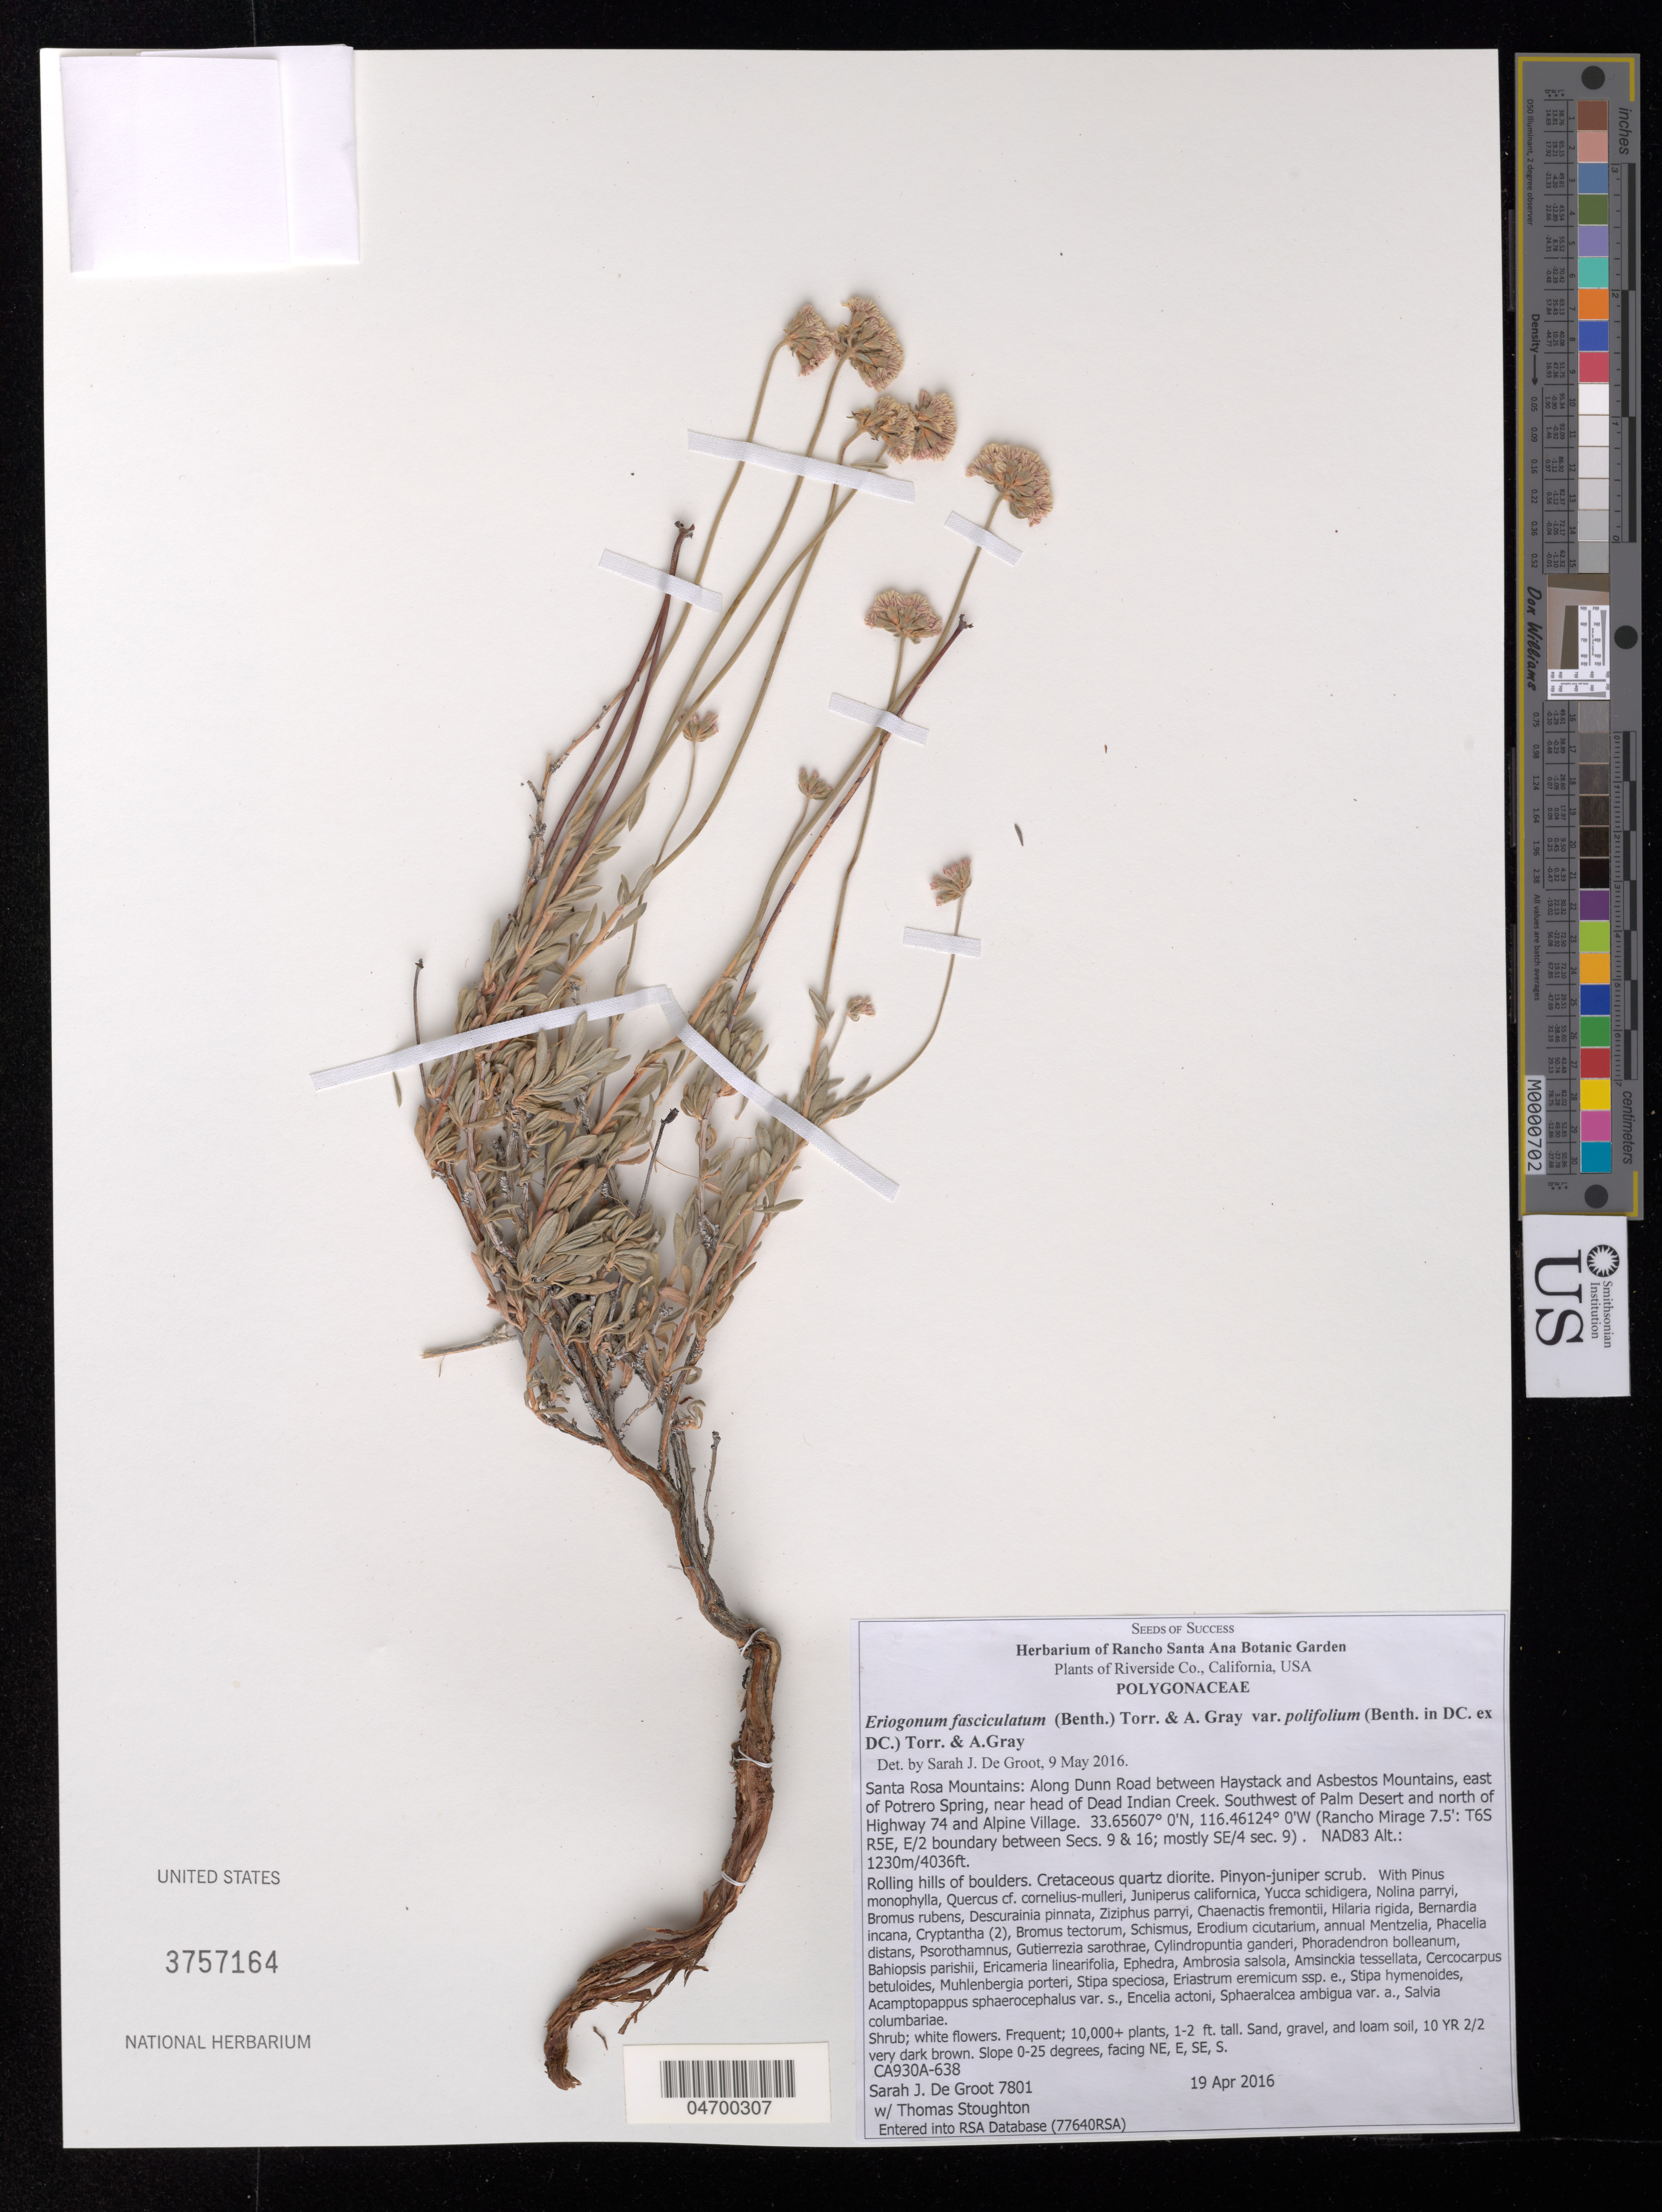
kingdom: Plantae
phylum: Tracheophyta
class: Magnoliopsida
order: Caryophyllales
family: Polygonaceae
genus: Eriogonum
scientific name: Eriogonum fasciculatum var. polifolium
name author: (Benth.) Torr. & A. Gray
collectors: S. De Groot & T. Stoughton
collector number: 7801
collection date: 2016-04-19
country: United States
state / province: California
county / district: Riverside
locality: Riverside Co. Santa Rosa Mountains: Along Dunn Road between Haystack and Asbestos Mountains, east of Potrero Springs, near head of Dead Indian Creek. Southwest of Palm Desert and north of Highway 74 and Alpine Village. (Rancho Mirage 7.5': T6S R5E, E/2 boundary between Secs. 9 & 16; mostly SE/4 sec. 9).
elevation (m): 1230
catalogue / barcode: US 3757164